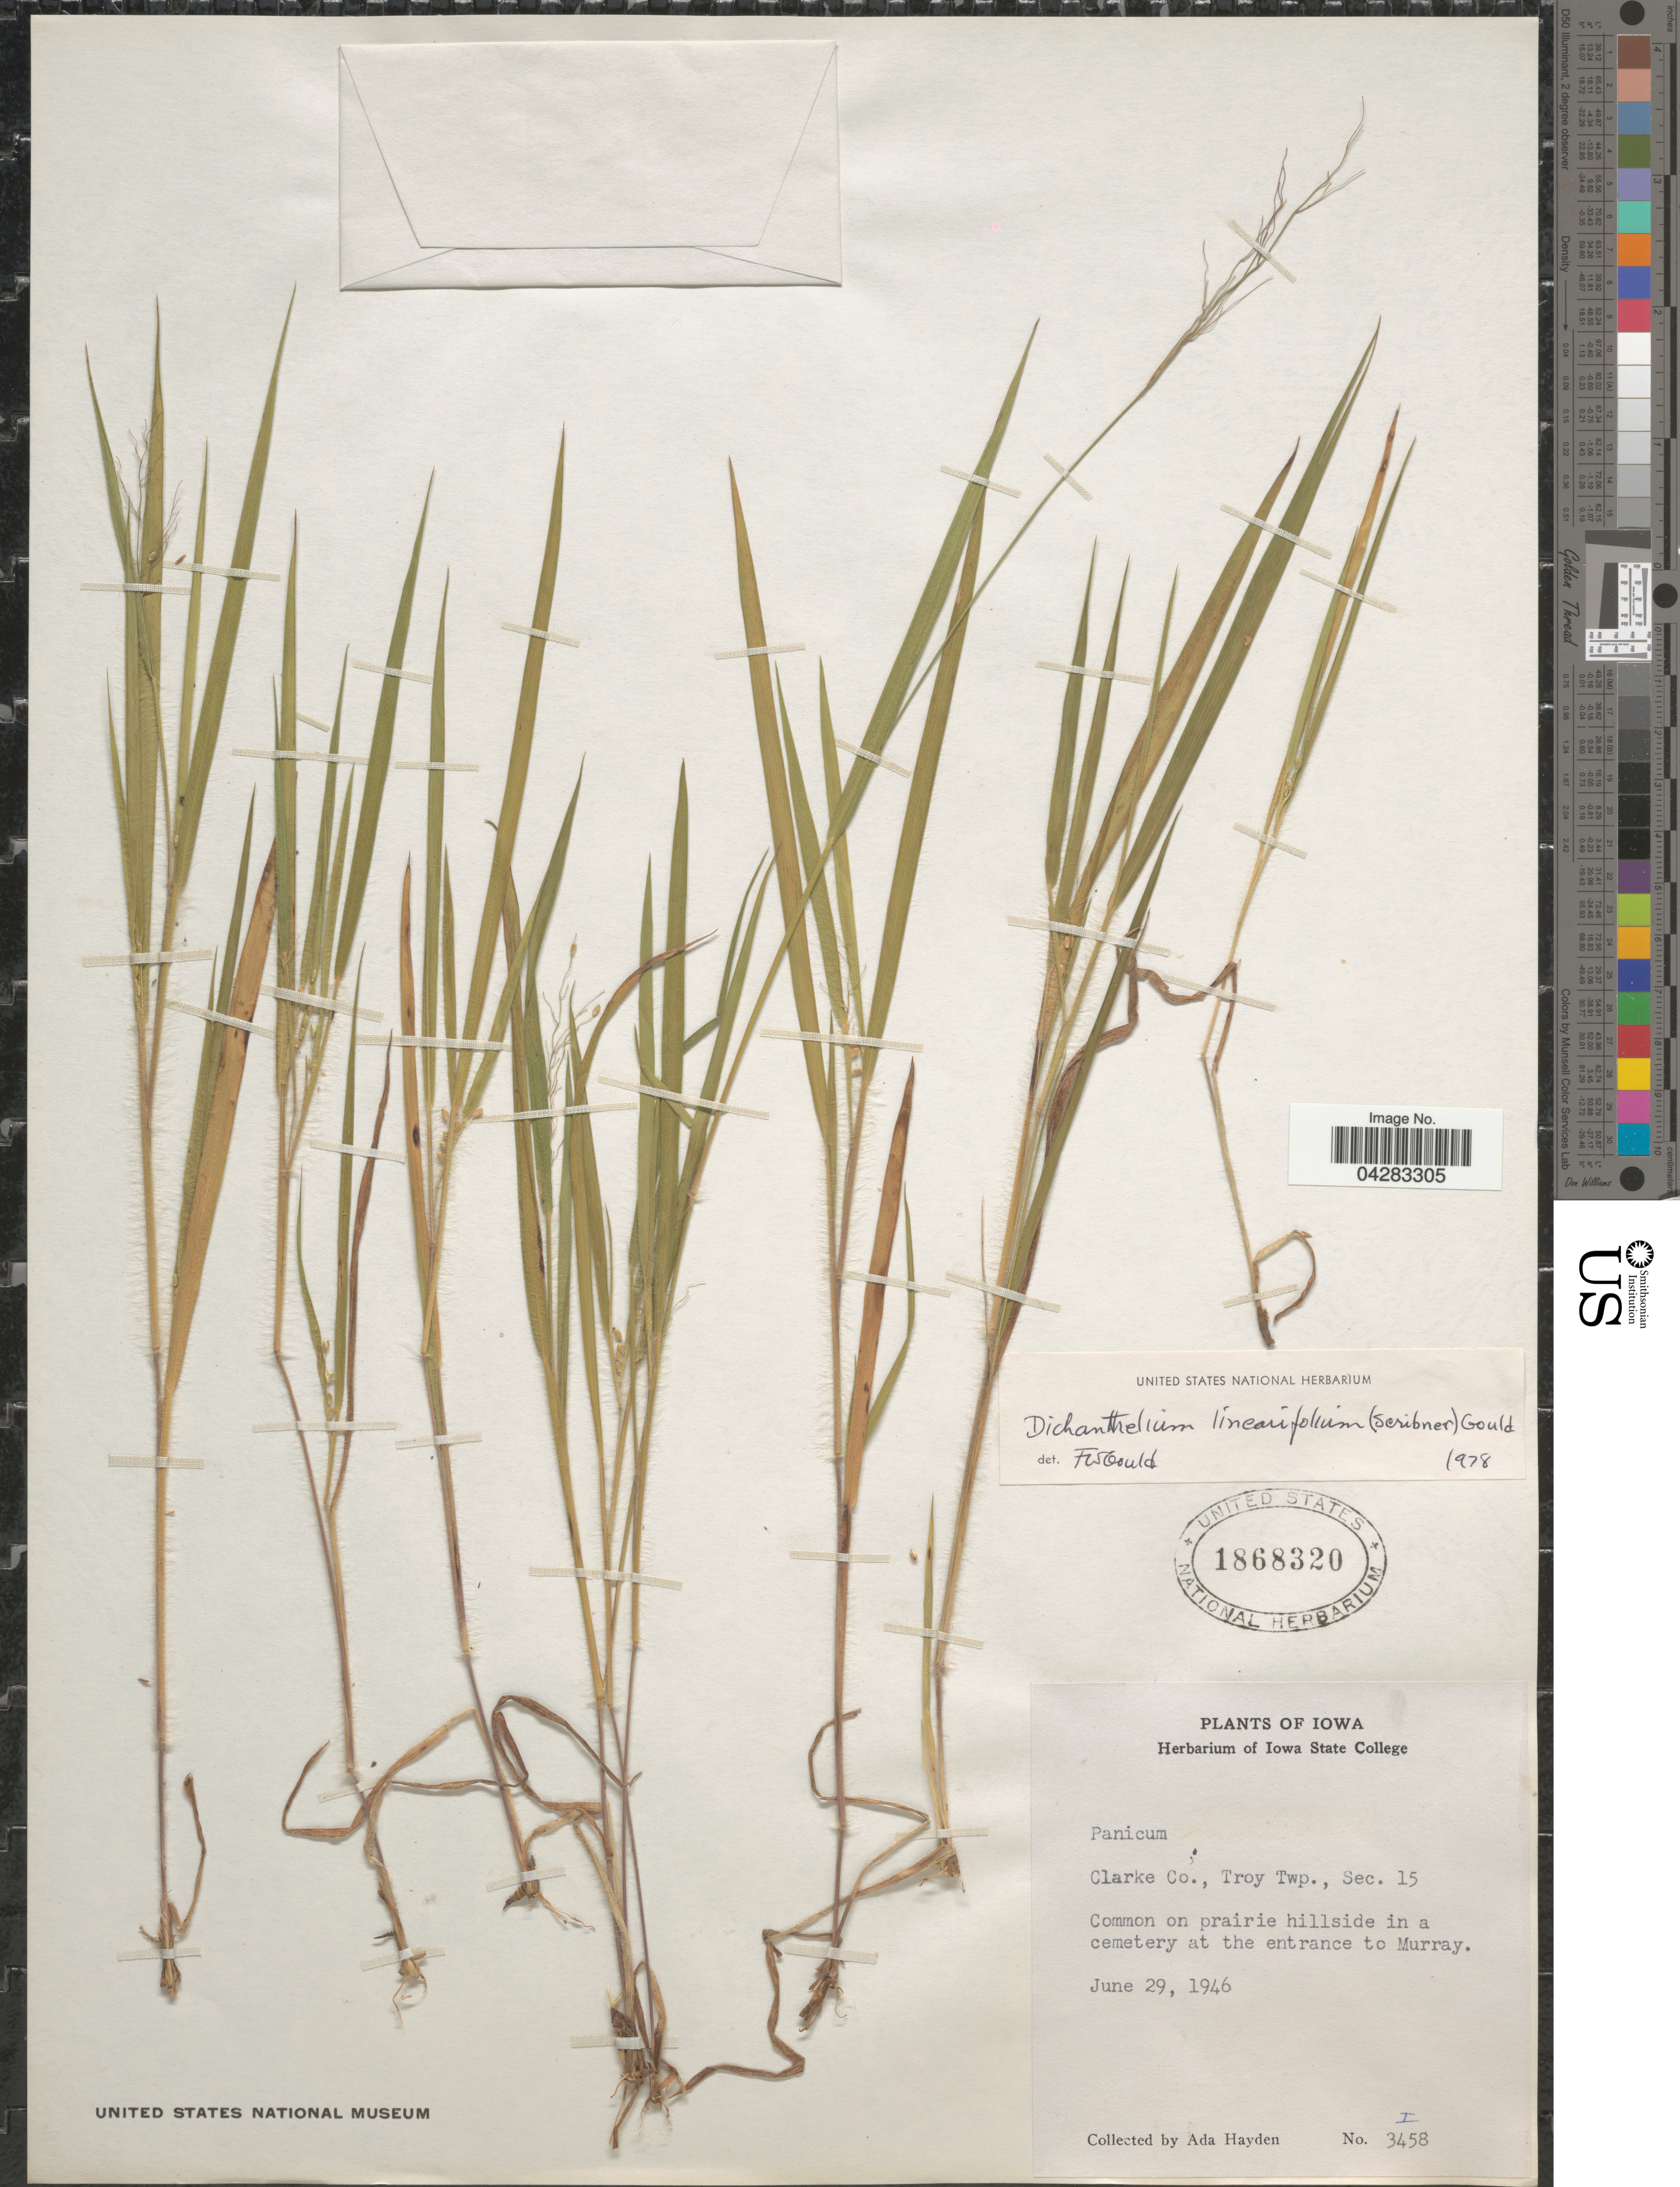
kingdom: Plantae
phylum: Tracheophyta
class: Liliopsida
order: Poales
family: Poaceae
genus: Dichanthelium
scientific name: Dichanthelium linearifolium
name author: (Scribn.) Gould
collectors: Ada Hayden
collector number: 3458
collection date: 1946-06-29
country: United States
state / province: Iowa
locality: Clarke Co., Troy Twp., Sec. 15. Common onprairie hillside in a cemetery at the entrance to Murray.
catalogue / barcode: US 1868320